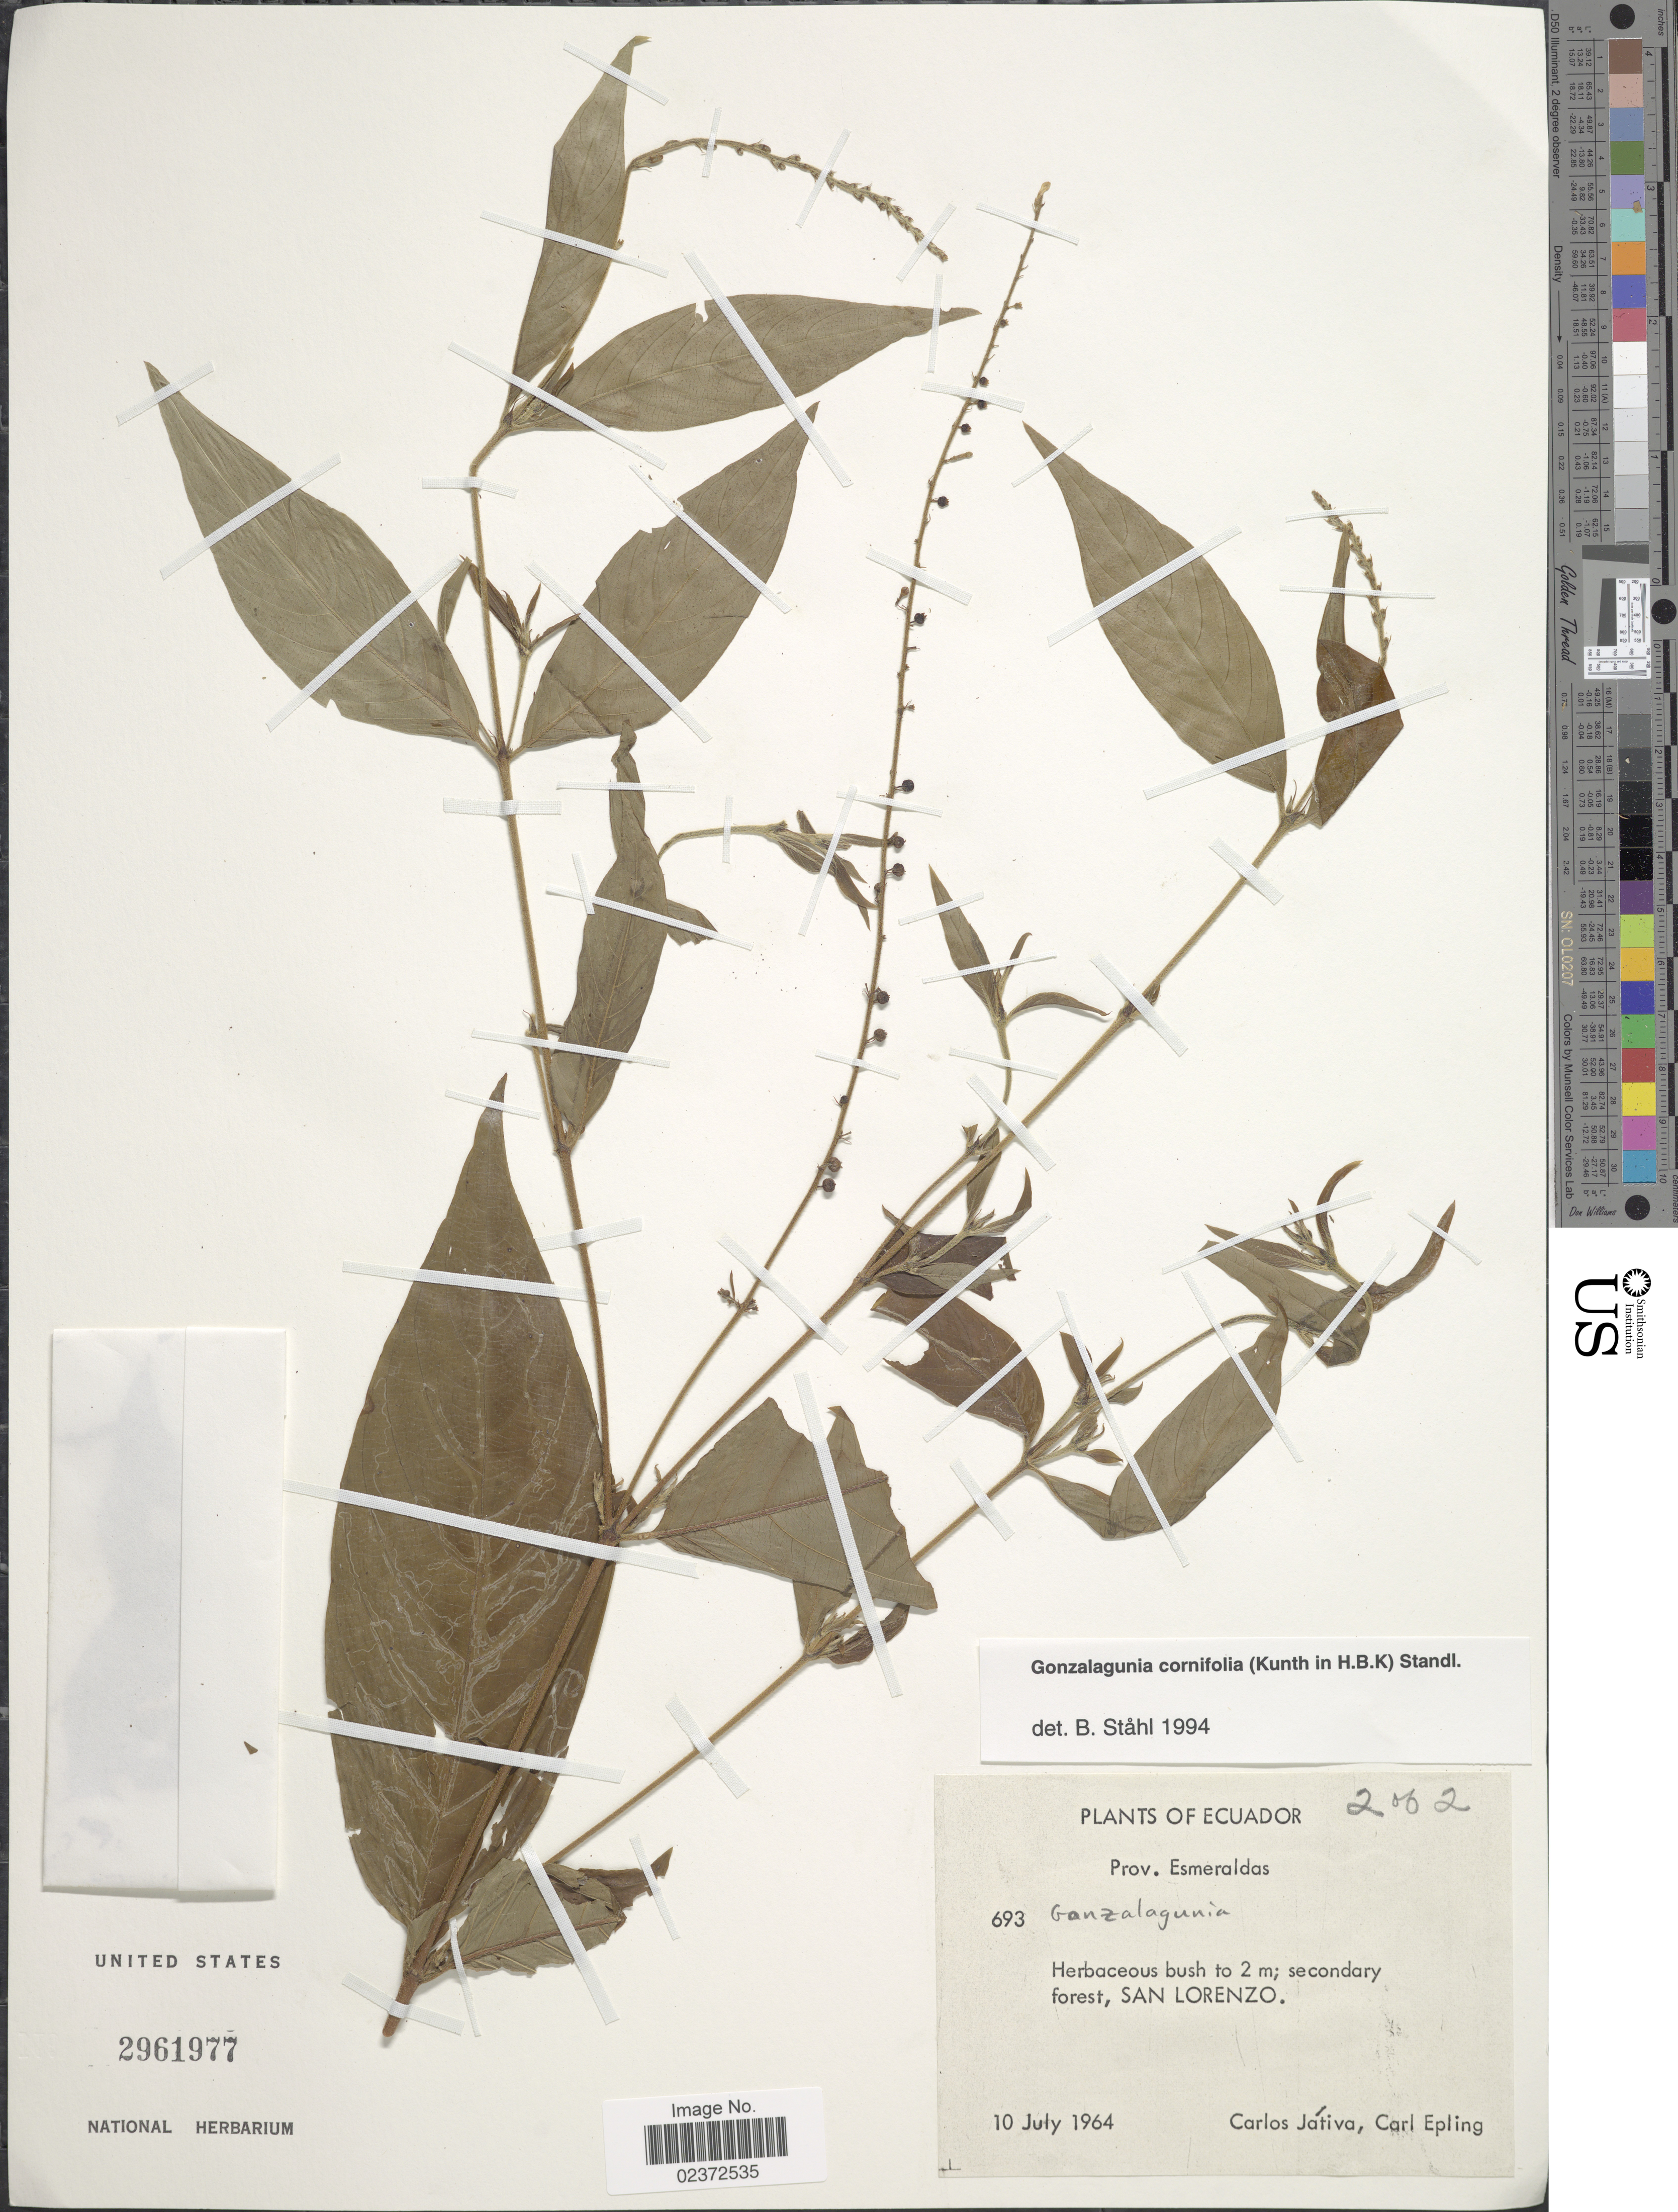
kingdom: Plantae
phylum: Tracheophyta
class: Magnoliopsida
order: Gentianales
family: Rubiaceae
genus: Gonzalagunia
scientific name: Gonzalagunia cornifolia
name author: (Kunth) Standl.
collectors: C. D. Játiva & C. C. Epling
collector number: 693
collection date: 1964-07-10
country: Ecuador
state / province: Esmeraldas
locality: San Lorenzo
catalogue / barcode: US 2961977